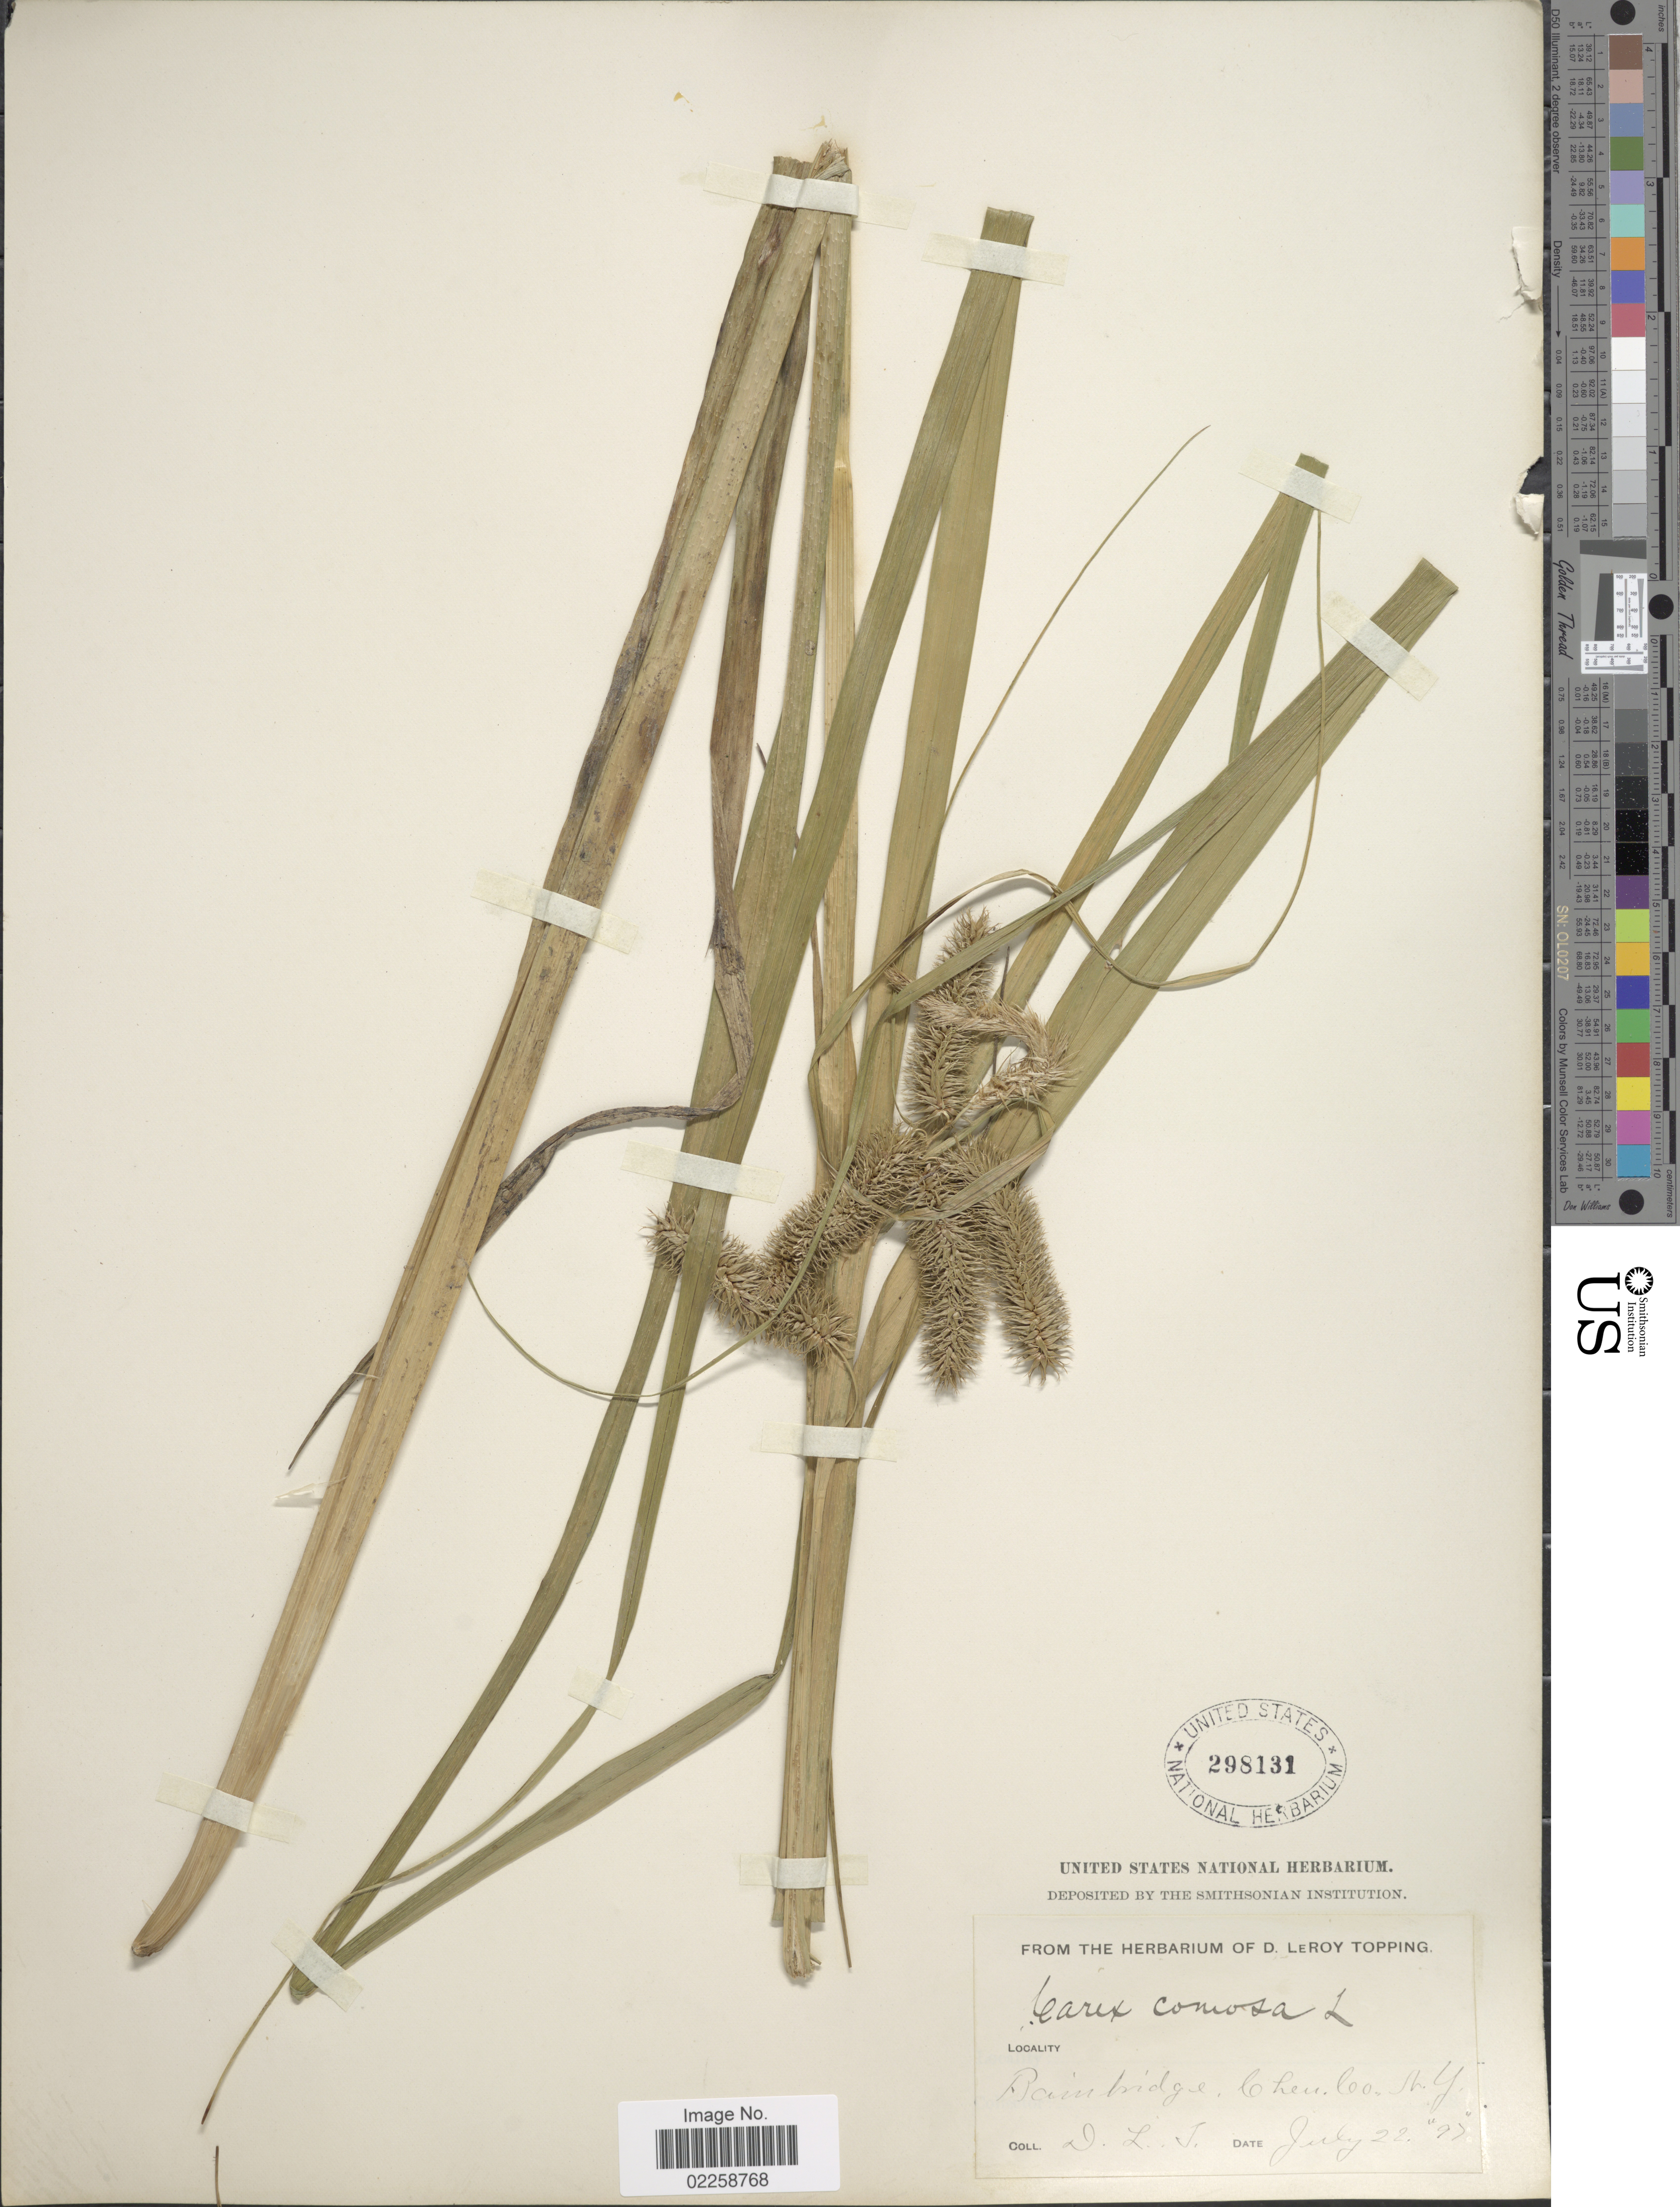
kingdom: Plantae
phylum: Tracheophyta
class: Liliopsida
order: Poales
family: Cyperaceae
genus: Carex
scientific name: Carex comosa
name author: Boott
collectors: D. L. Topping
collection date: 1897-07-22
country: United States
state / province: New York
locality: Rainbridge, Chen Co.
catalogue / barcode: US 298131